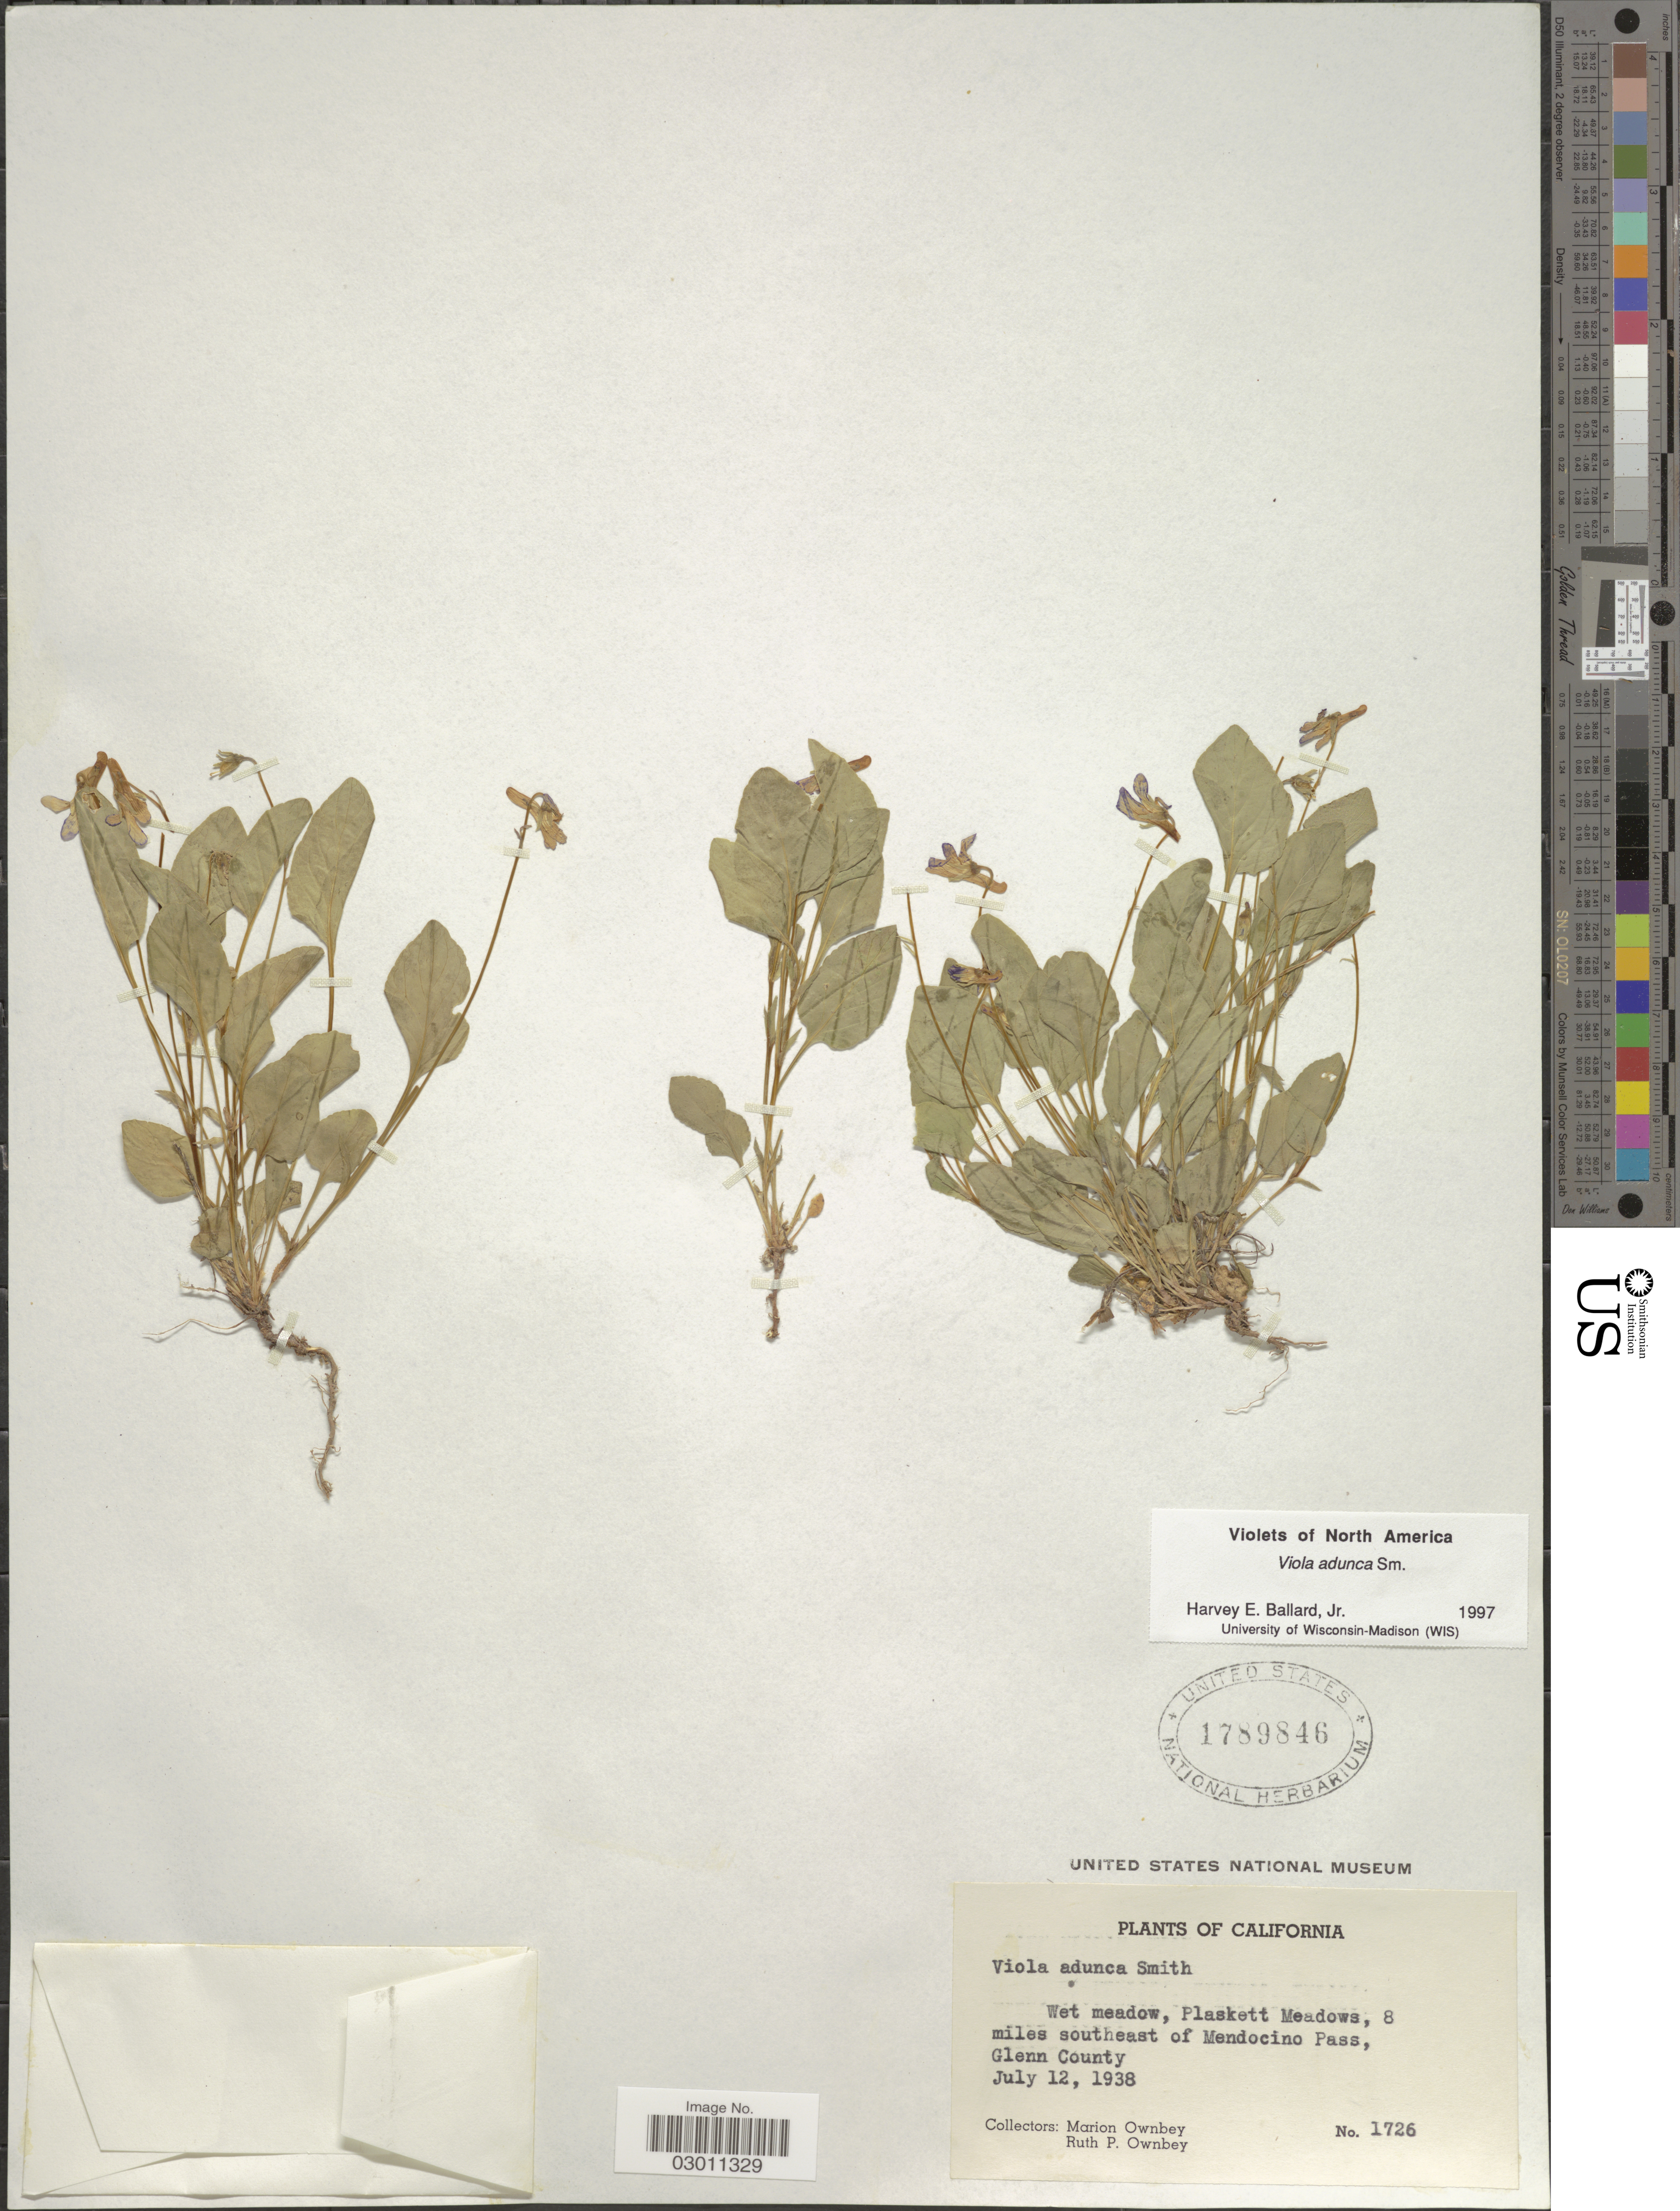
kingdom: Plantae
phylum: Tracheophyta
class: Magnoliopsida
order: Malpighiales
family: Violaceae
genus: Viola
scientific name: Viola adunca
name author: Sm.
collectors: M. Ownbey & R. Ownbey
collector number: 1726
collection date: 1938-07-12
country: United States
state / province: California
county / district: Glenn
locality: Plaskett Meadows, 8 miles southeast of Mendocino Pass, Glenn County.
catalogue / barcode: US 1789846